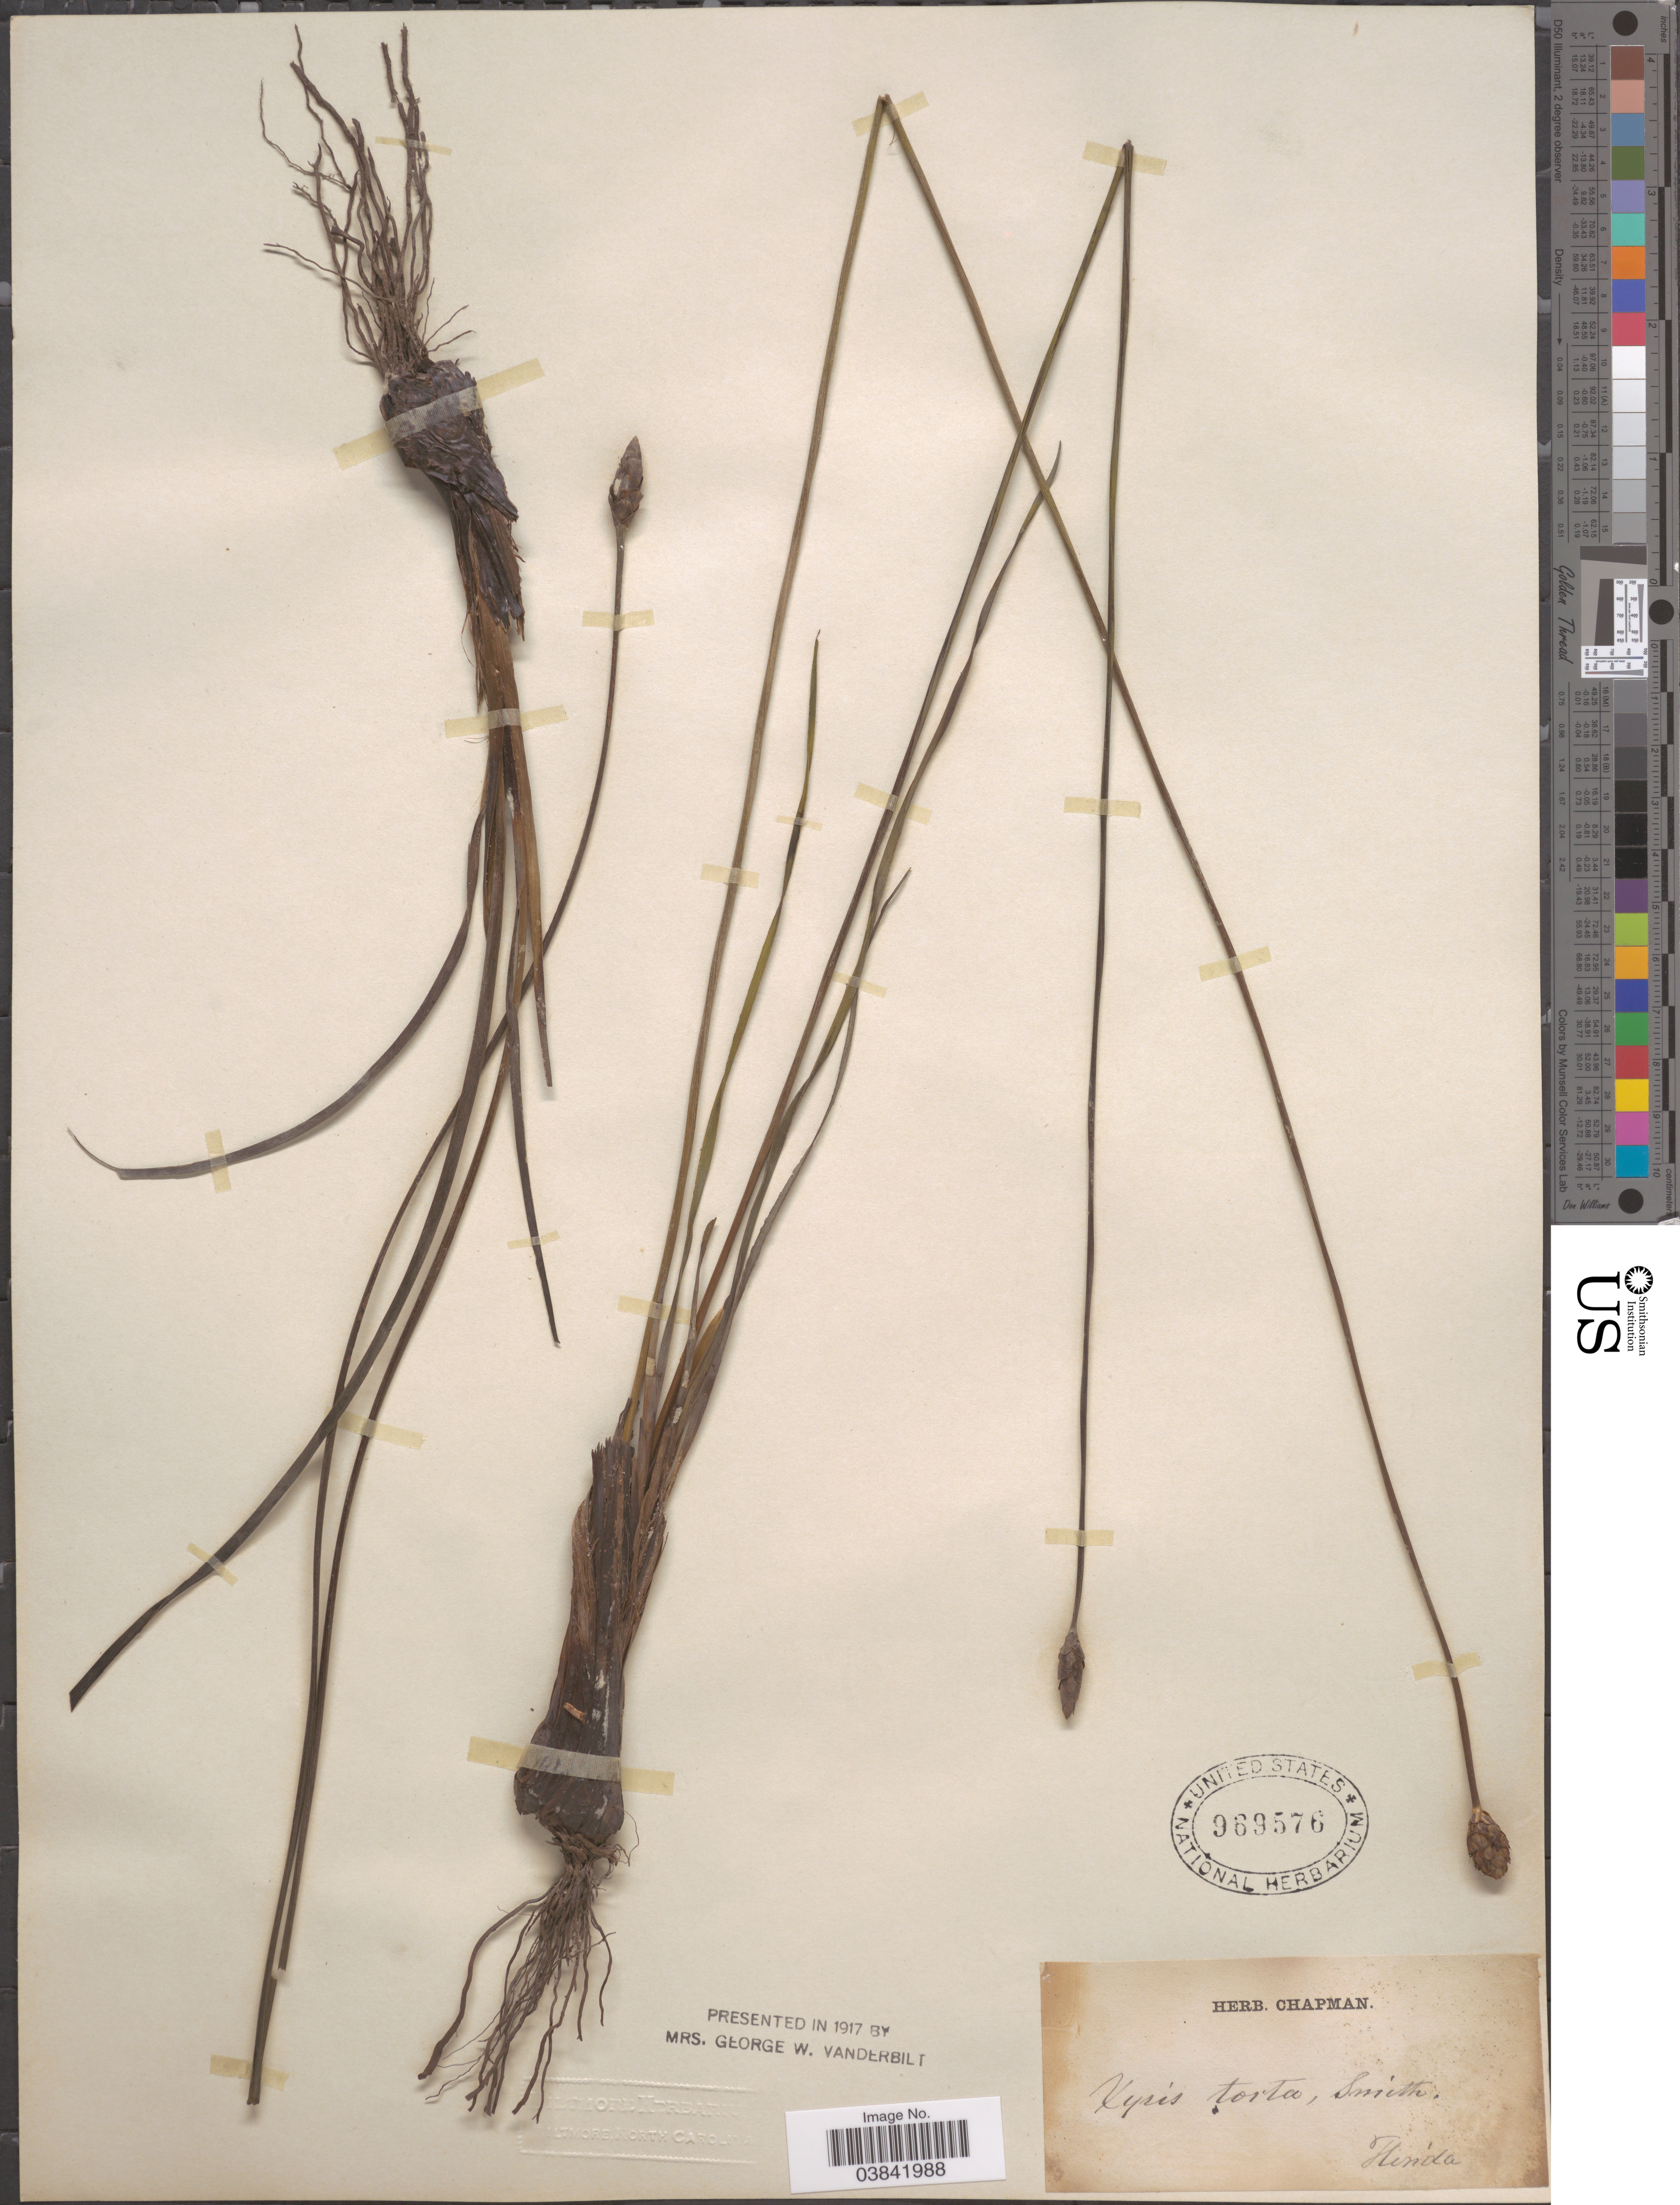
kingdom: Plantae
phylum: Tracheophyta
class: Liliopsida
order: Poales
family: Xyridaceae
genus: Xyris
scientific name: Xyris torta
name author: Sm.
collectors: ex herb. Chapman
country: United States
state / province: Florida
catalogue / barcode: US 969576